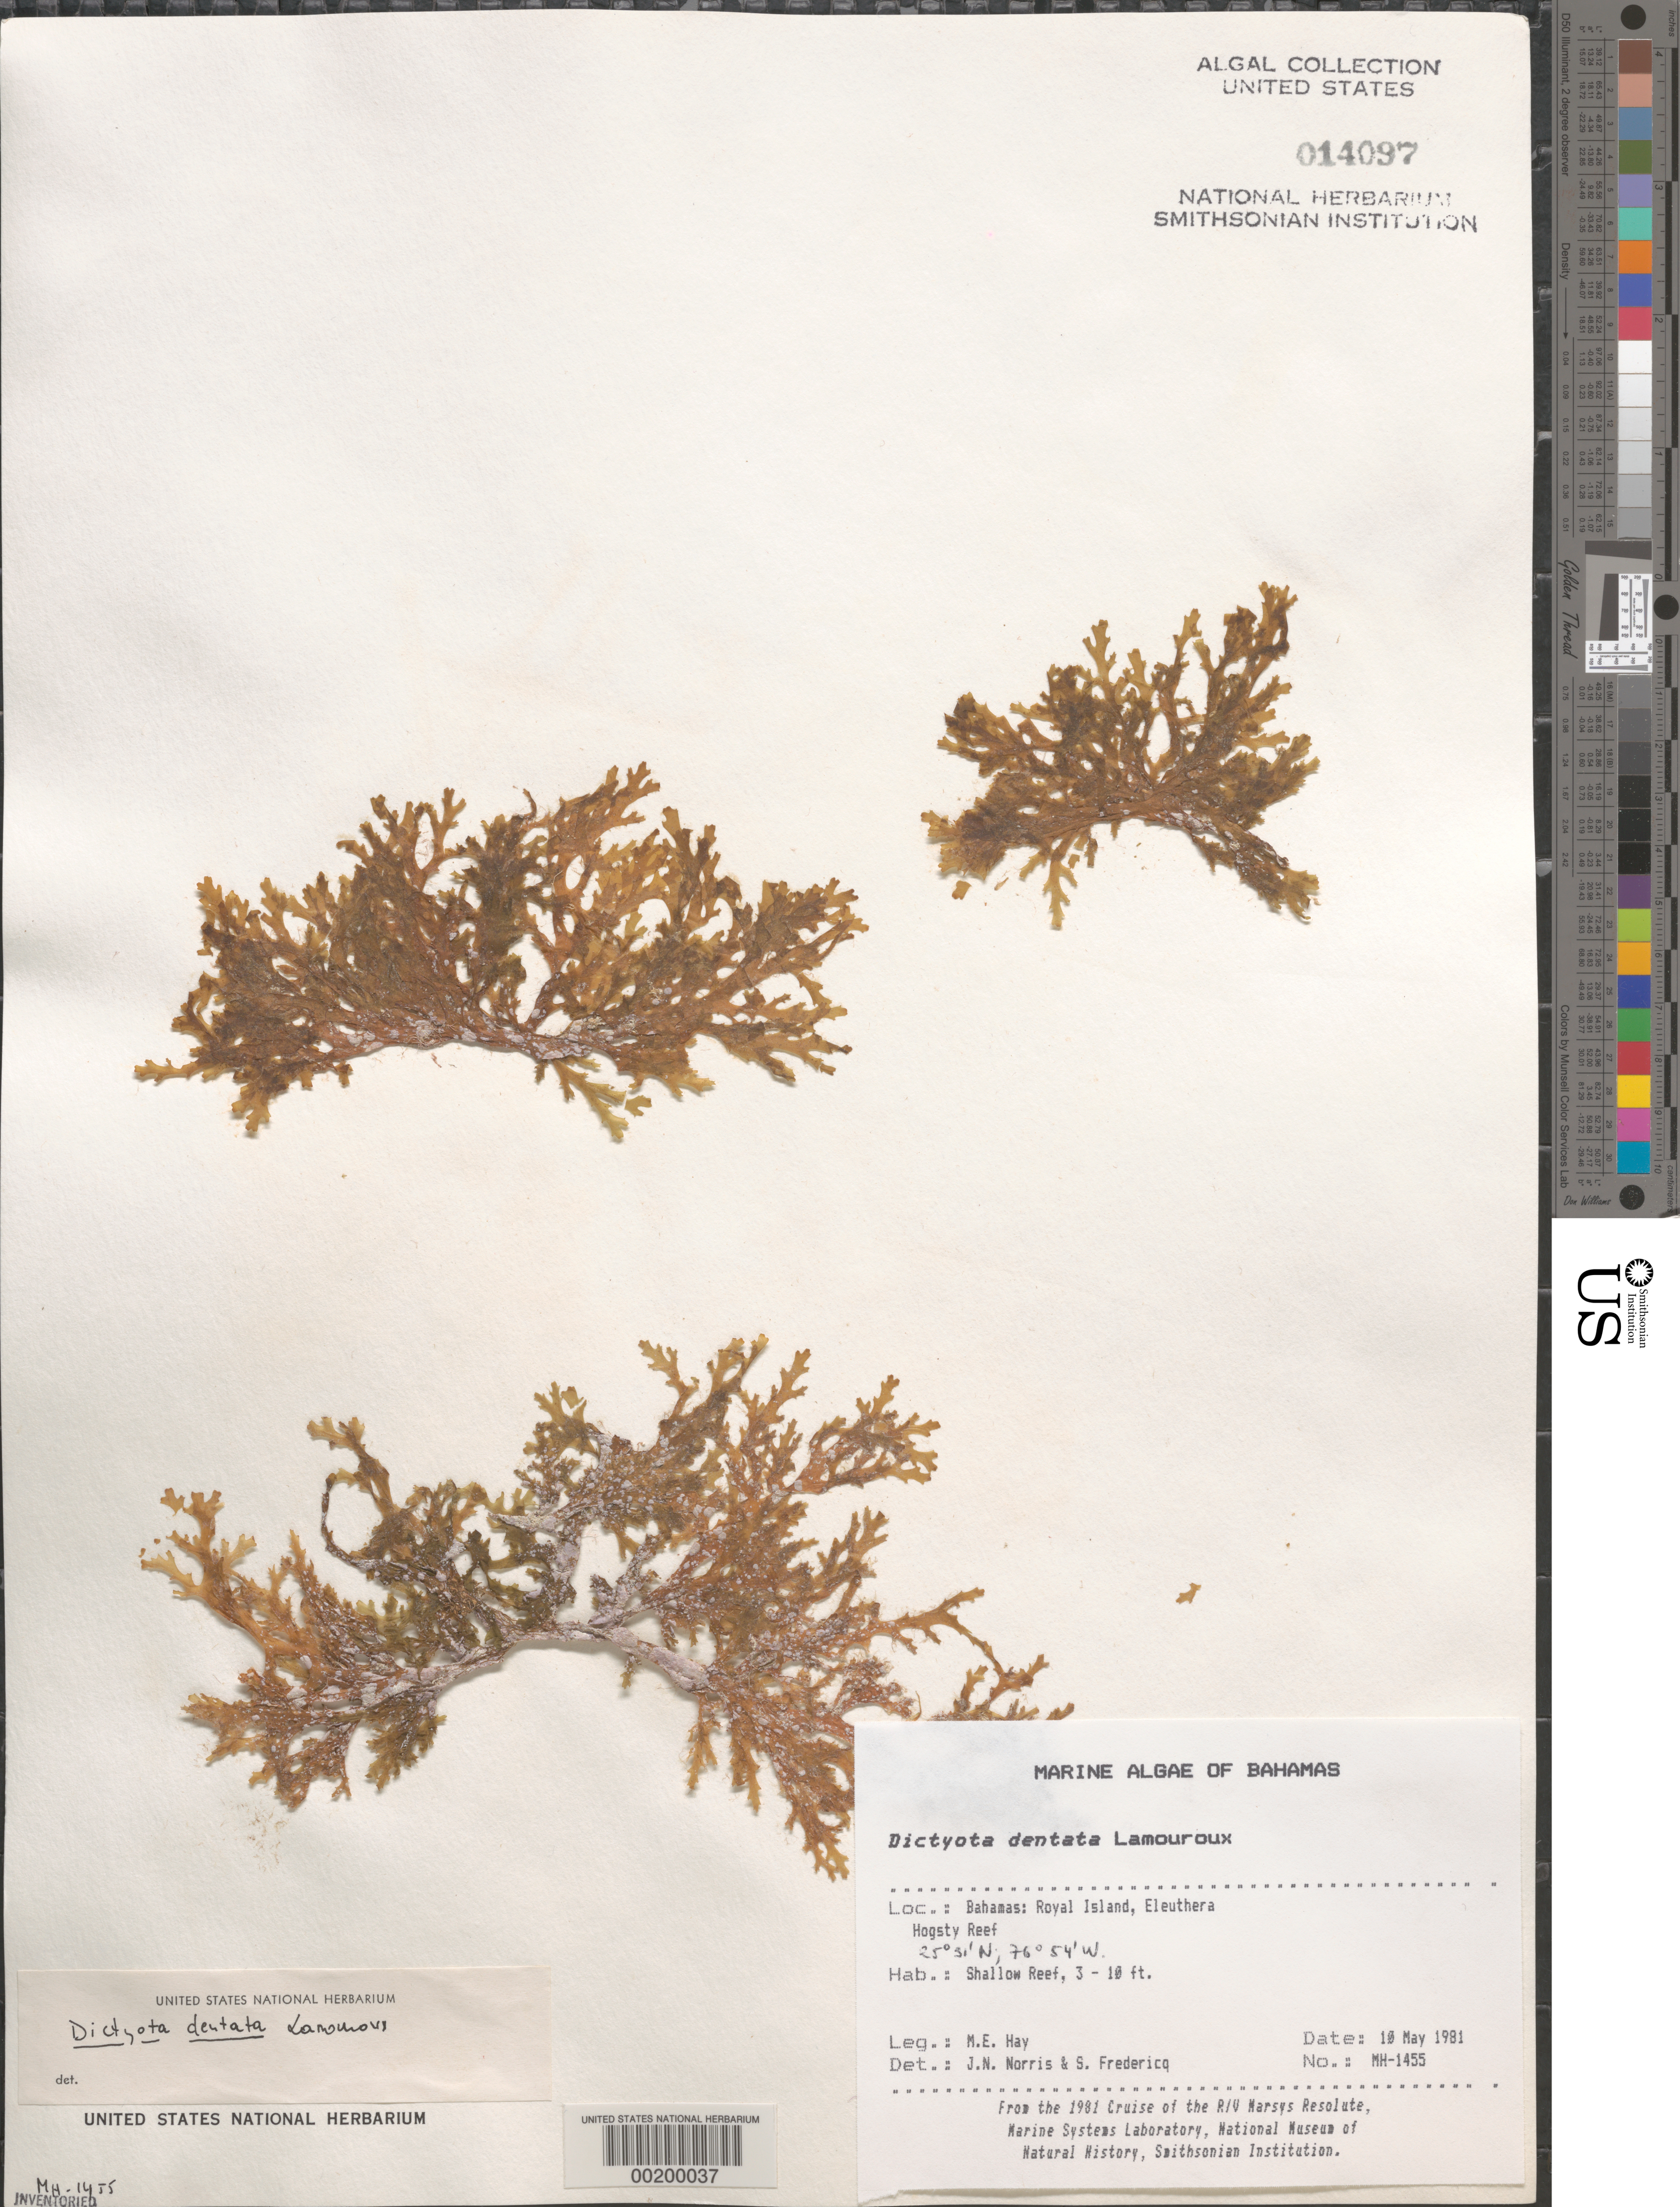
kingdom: Chromista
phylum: Ochrophyta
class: Phaeophyceae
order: Dictyotales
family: Dictyotaceae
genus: Dictyota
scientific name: Dictyota mertensii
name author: (C. Mart.) Kütz.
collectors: M. E. Hay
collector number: MEH-1455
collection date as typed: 10 May 1981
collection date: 1981-05-10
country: Bahamas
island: Eleuthera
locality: Hogsty Reef, Royal Island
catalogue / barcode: US 14097